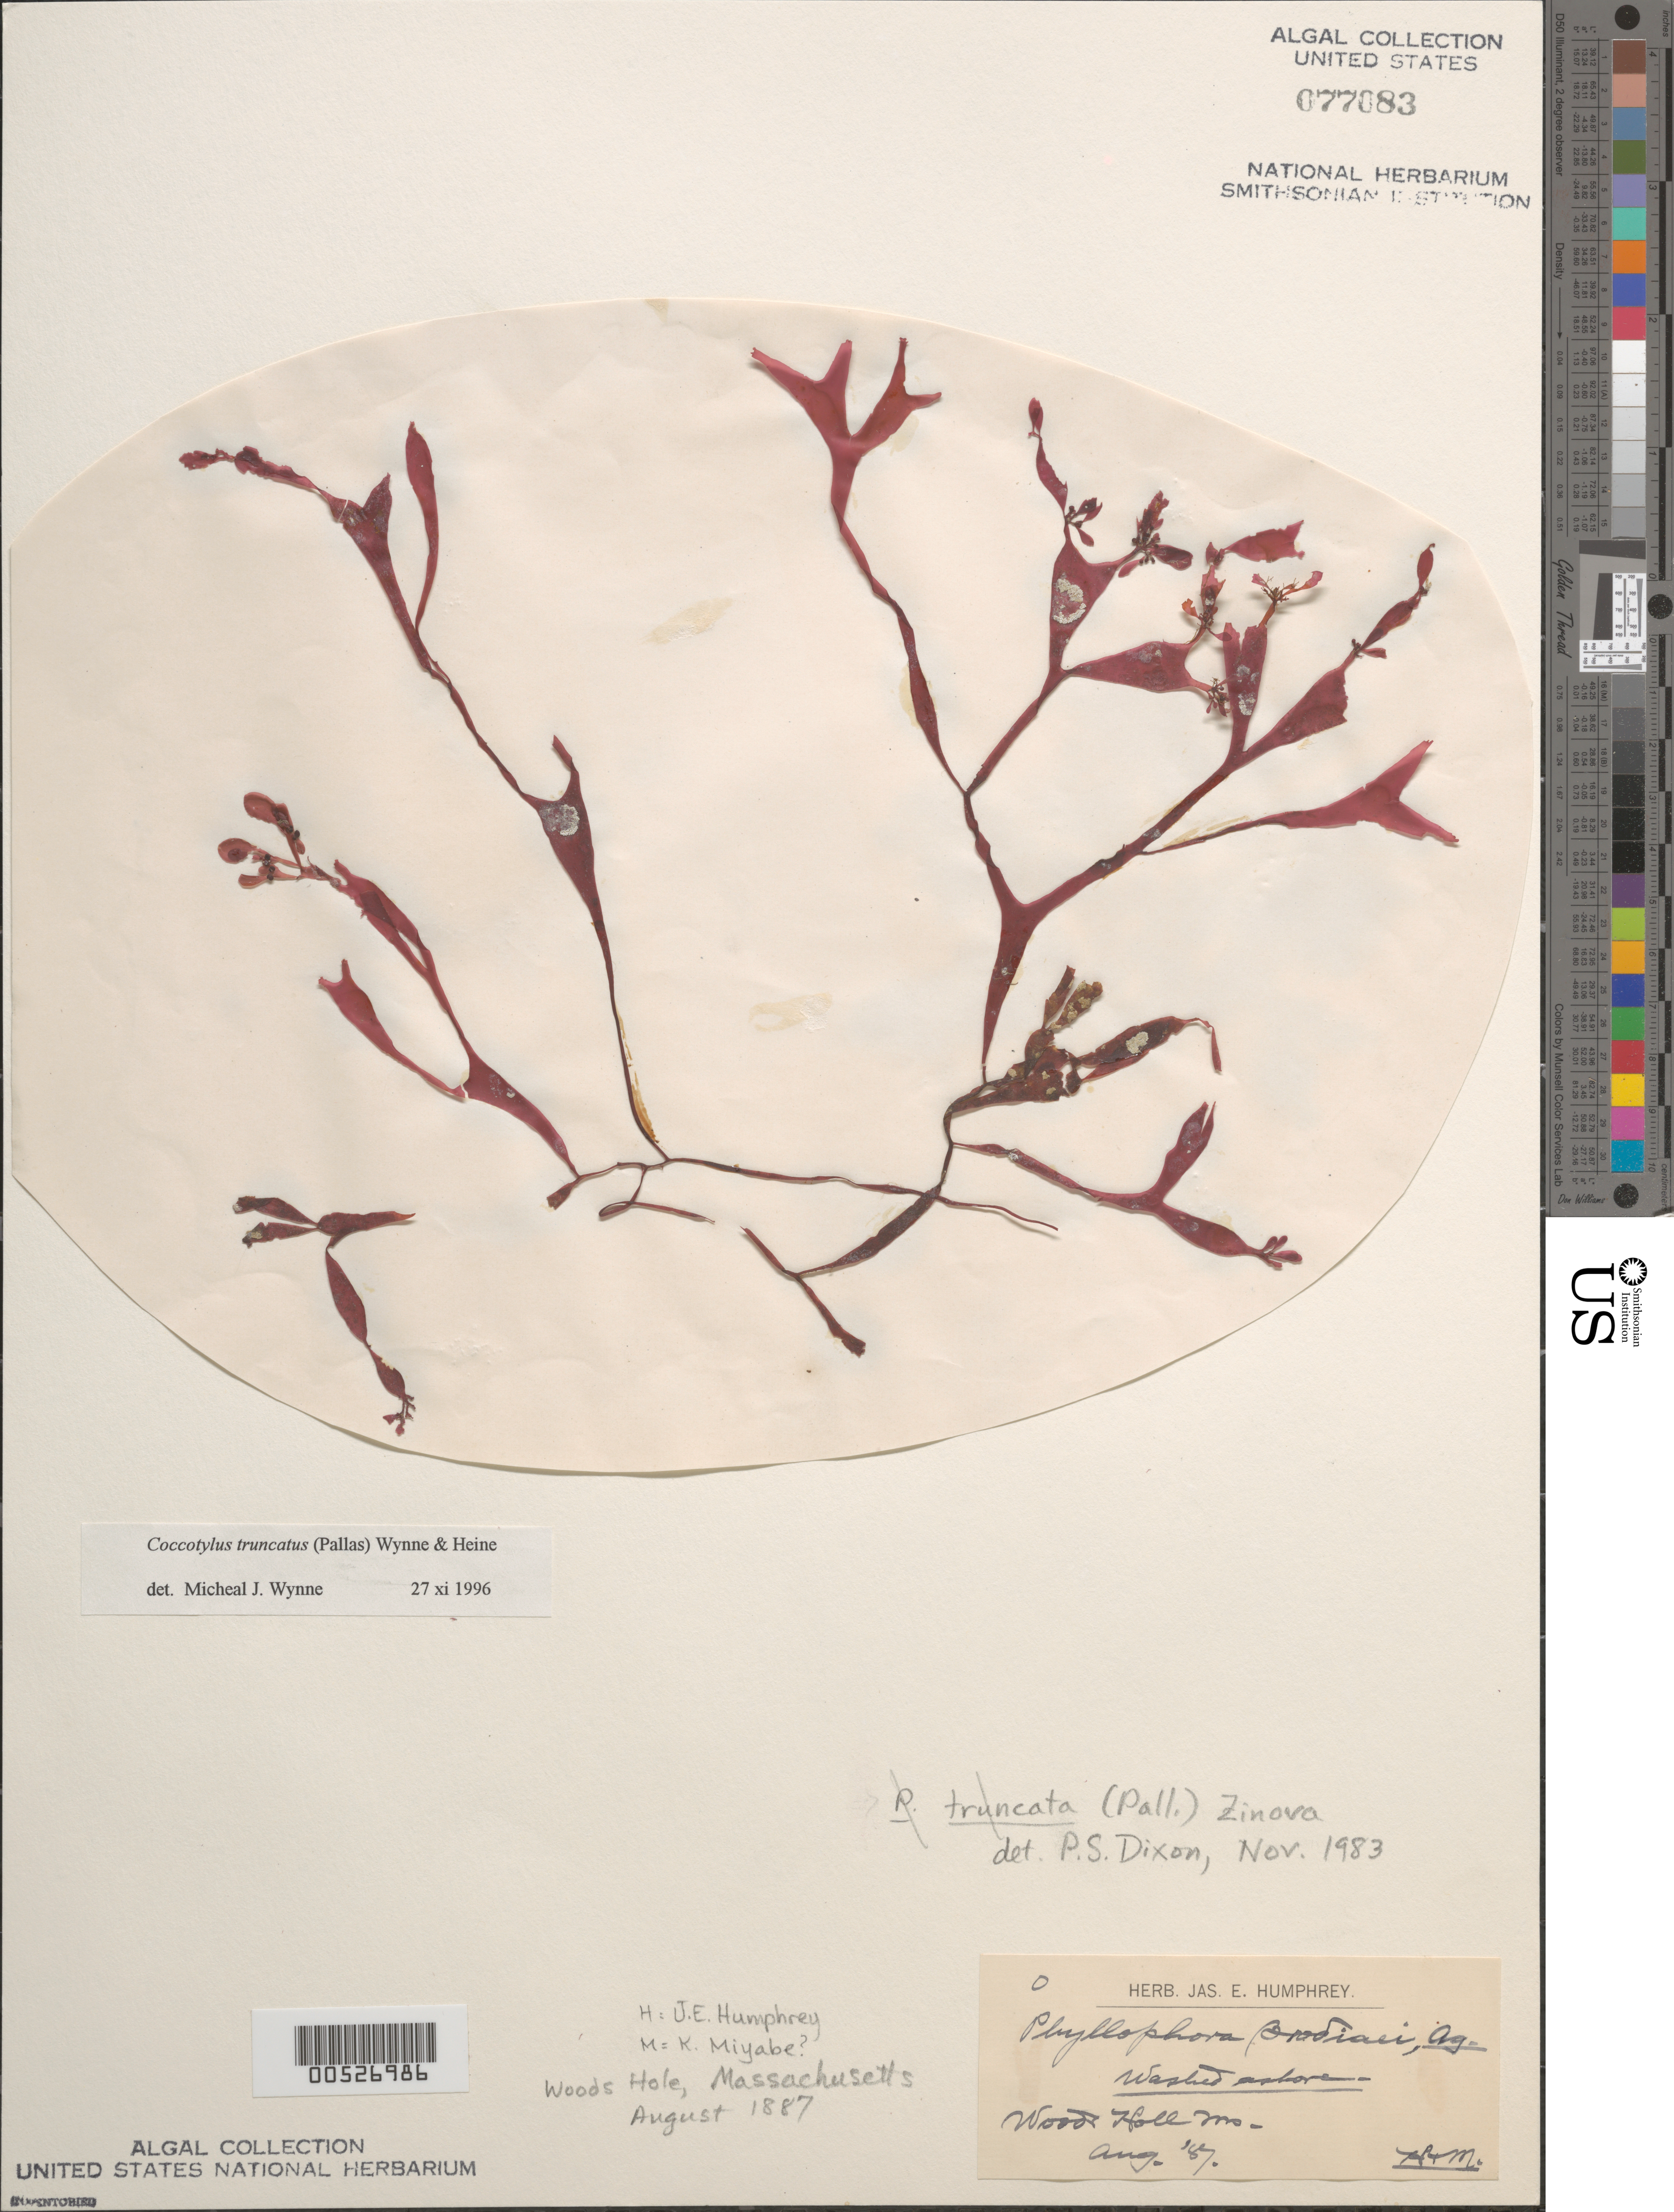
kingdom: Plantae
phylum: Rhodophyta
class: Florideophyceae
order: Gigartinales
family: Phyllophoraceae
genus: Coccotylus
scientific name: Coccotylus truncatus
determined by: Wynne, M. J.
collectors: J. Humphrey & K. Miyabe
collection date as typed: Aug 1887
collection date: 1887-08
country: United States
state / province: Massachusetts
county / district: Barnstable County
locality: Woods Hole (Woods Holl)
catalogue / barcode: US 77083